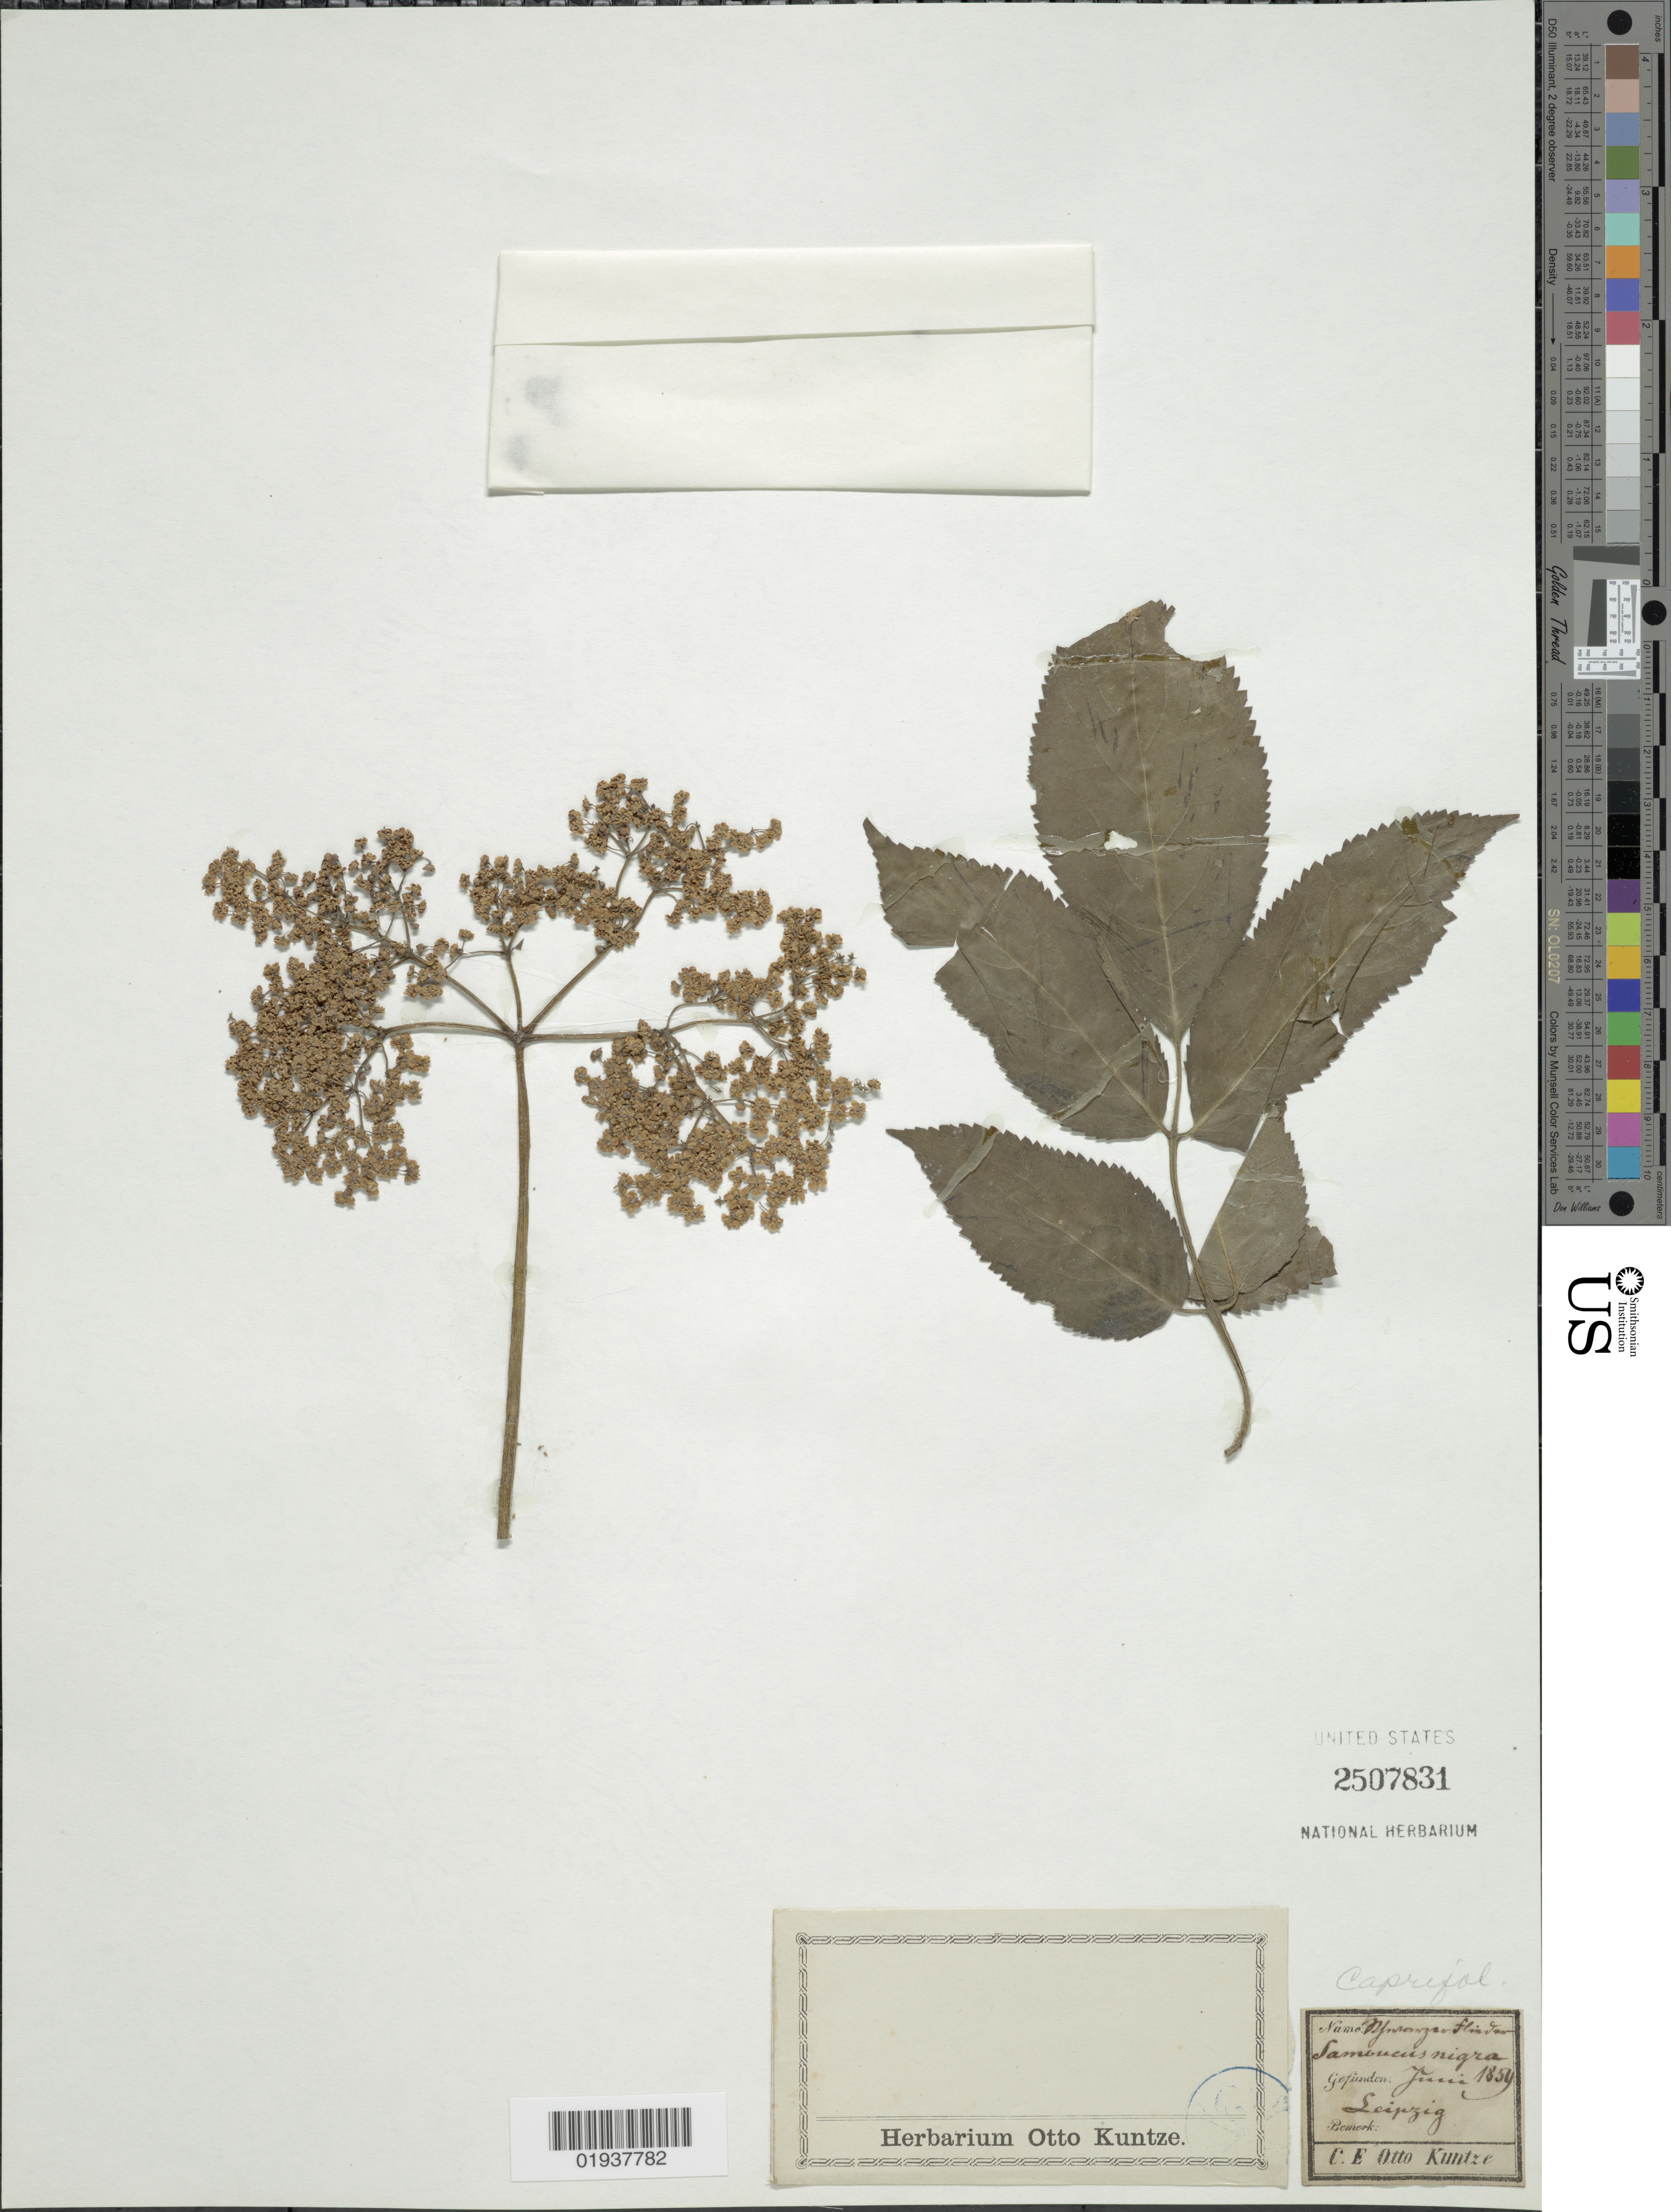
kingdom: Plantae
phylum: Tracheophyta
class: Magnoliopsida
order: Dipsacales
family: Viburnaceae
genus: Sambucus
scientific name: Sambucus nigra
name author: L.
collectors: C.E.O. Kuntze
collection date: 1859-06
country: Germany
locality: Leipzig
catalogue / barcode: US 2507831